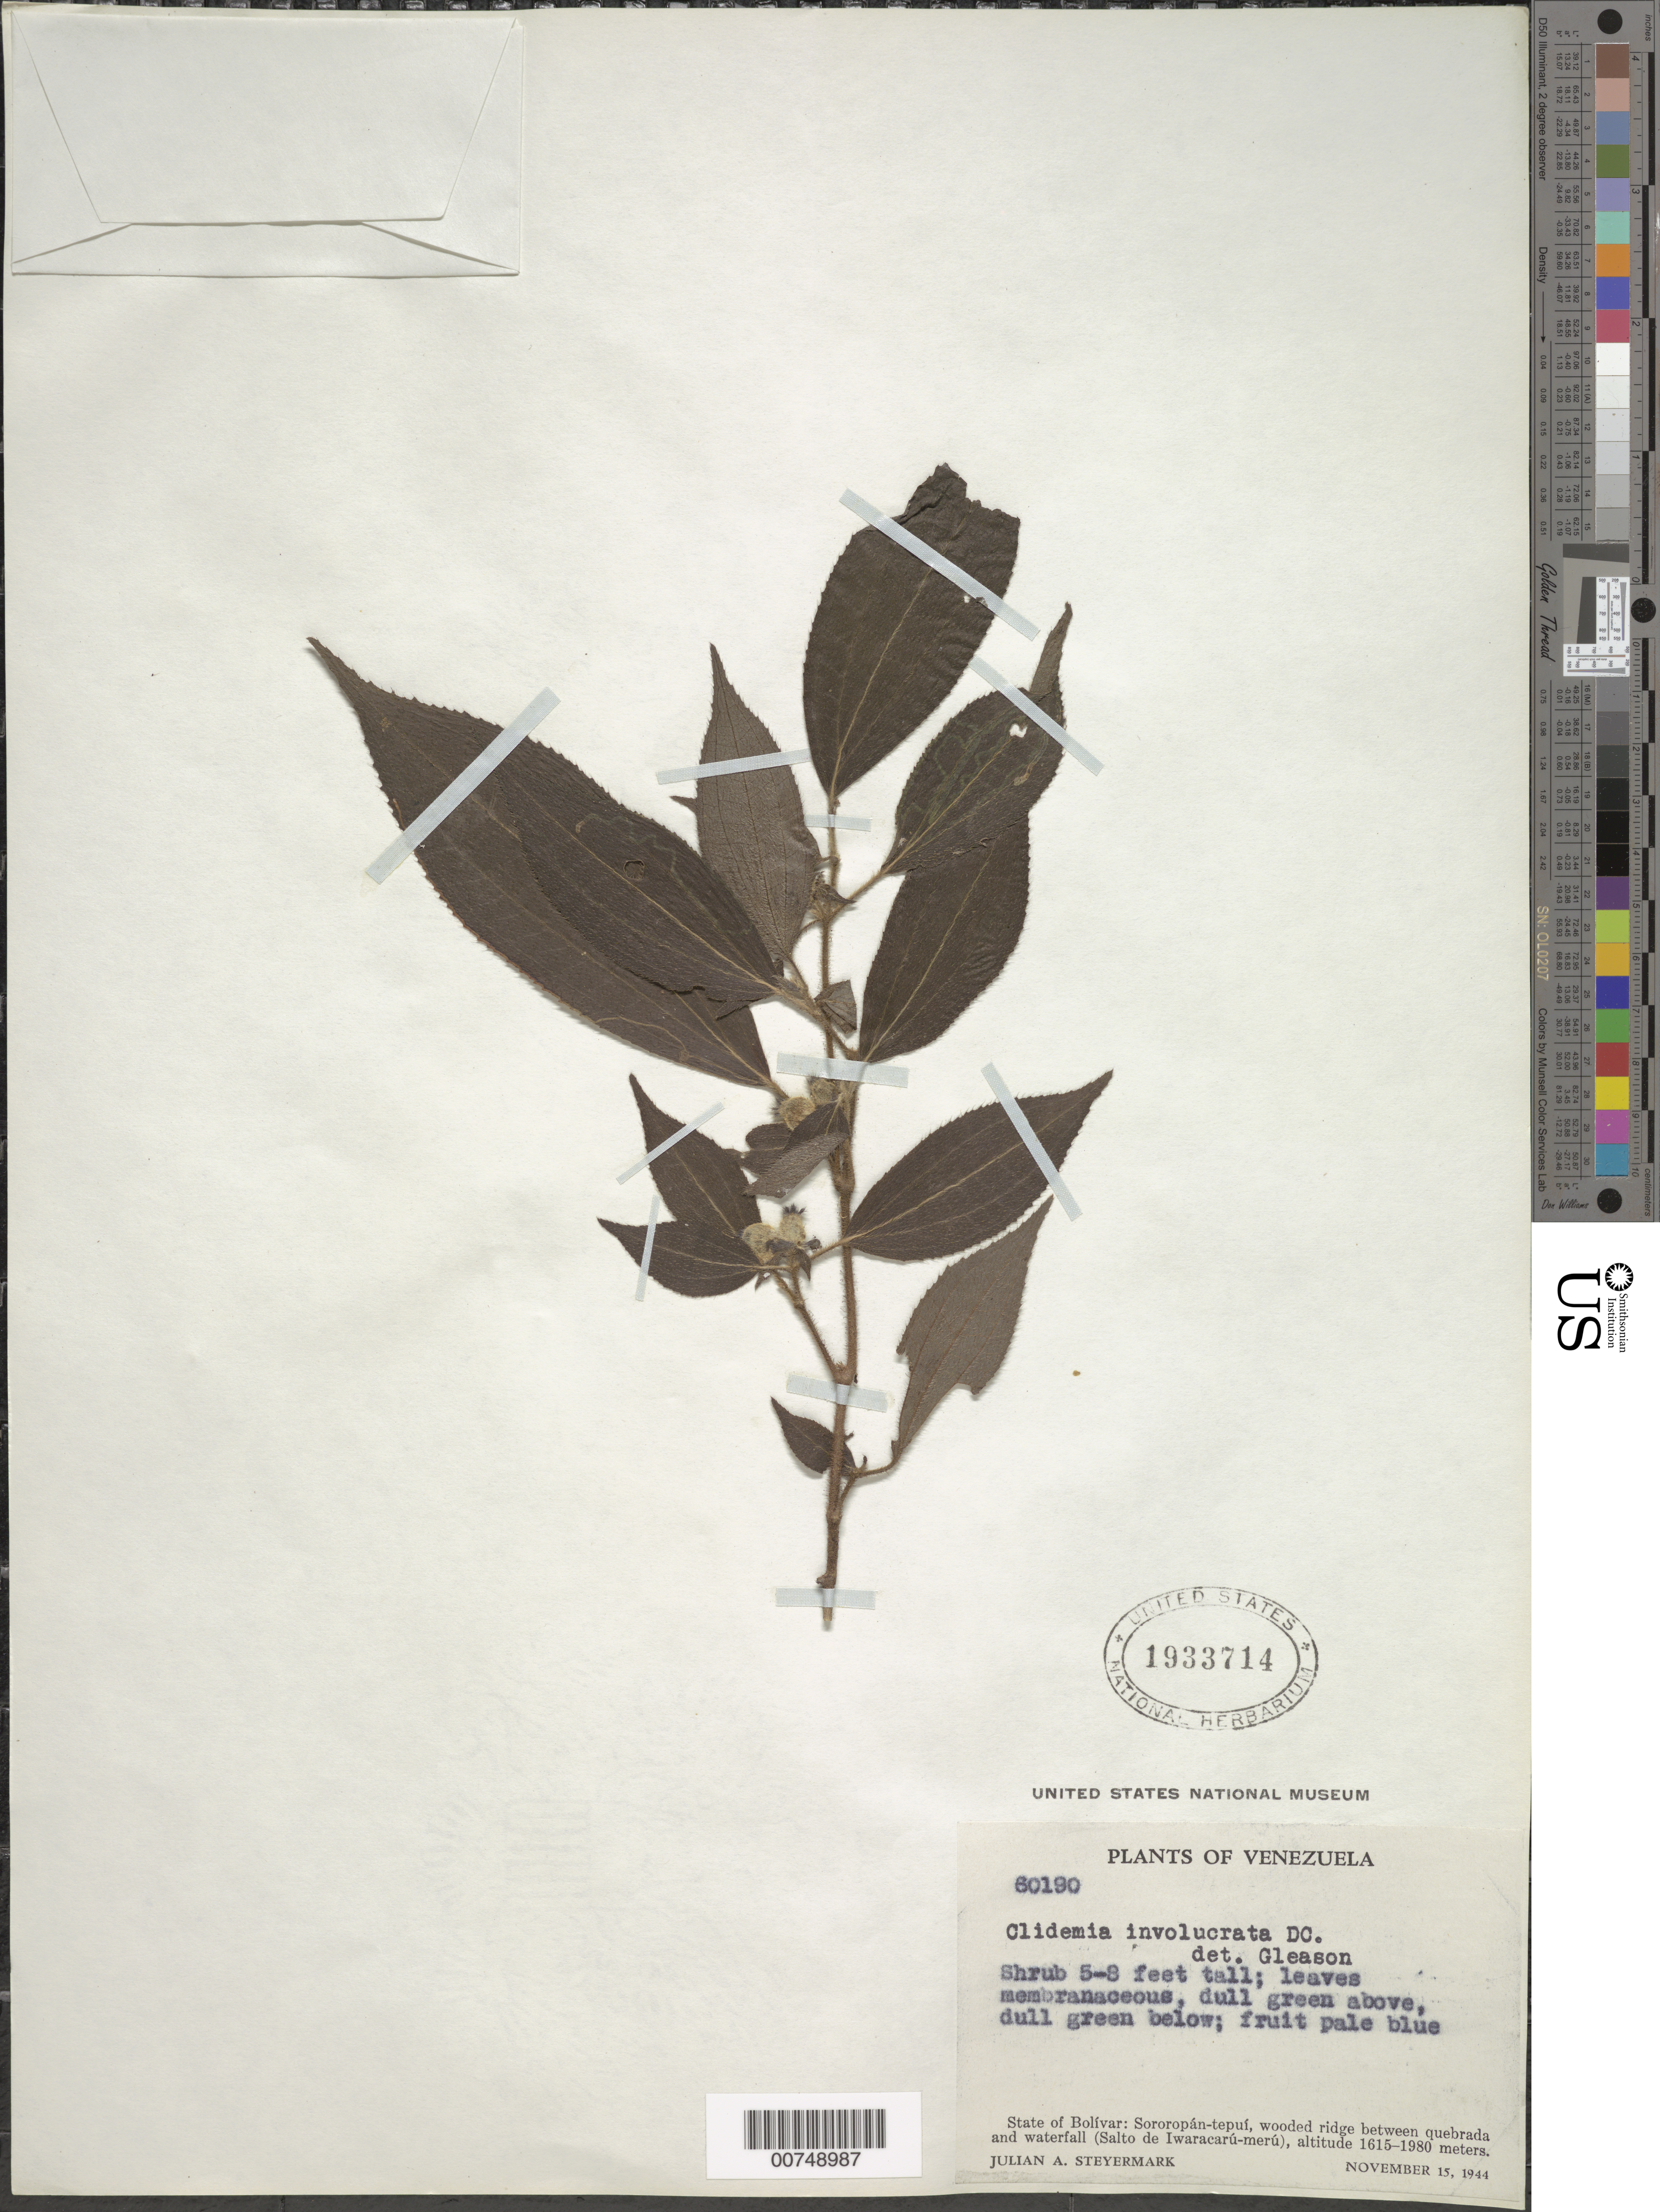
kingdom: Plantae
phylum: Tracheophyta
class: Magnoliopsida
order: Myrtales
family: Melastomataceae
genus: Clidemia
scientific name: Clidemia involucrata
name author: DC.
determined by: Gleason, H. A.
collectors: J. Steyermark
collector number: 60190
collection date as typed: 15-Nov-44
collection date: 1944-11-15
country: Venezuela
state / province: Bolívar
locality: Salto de Iwaracarú-merú, W end of Sororopán-tepuí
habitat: Wooded ridge between quebrada and waterfall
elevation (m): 1615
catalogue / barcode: US 1933714